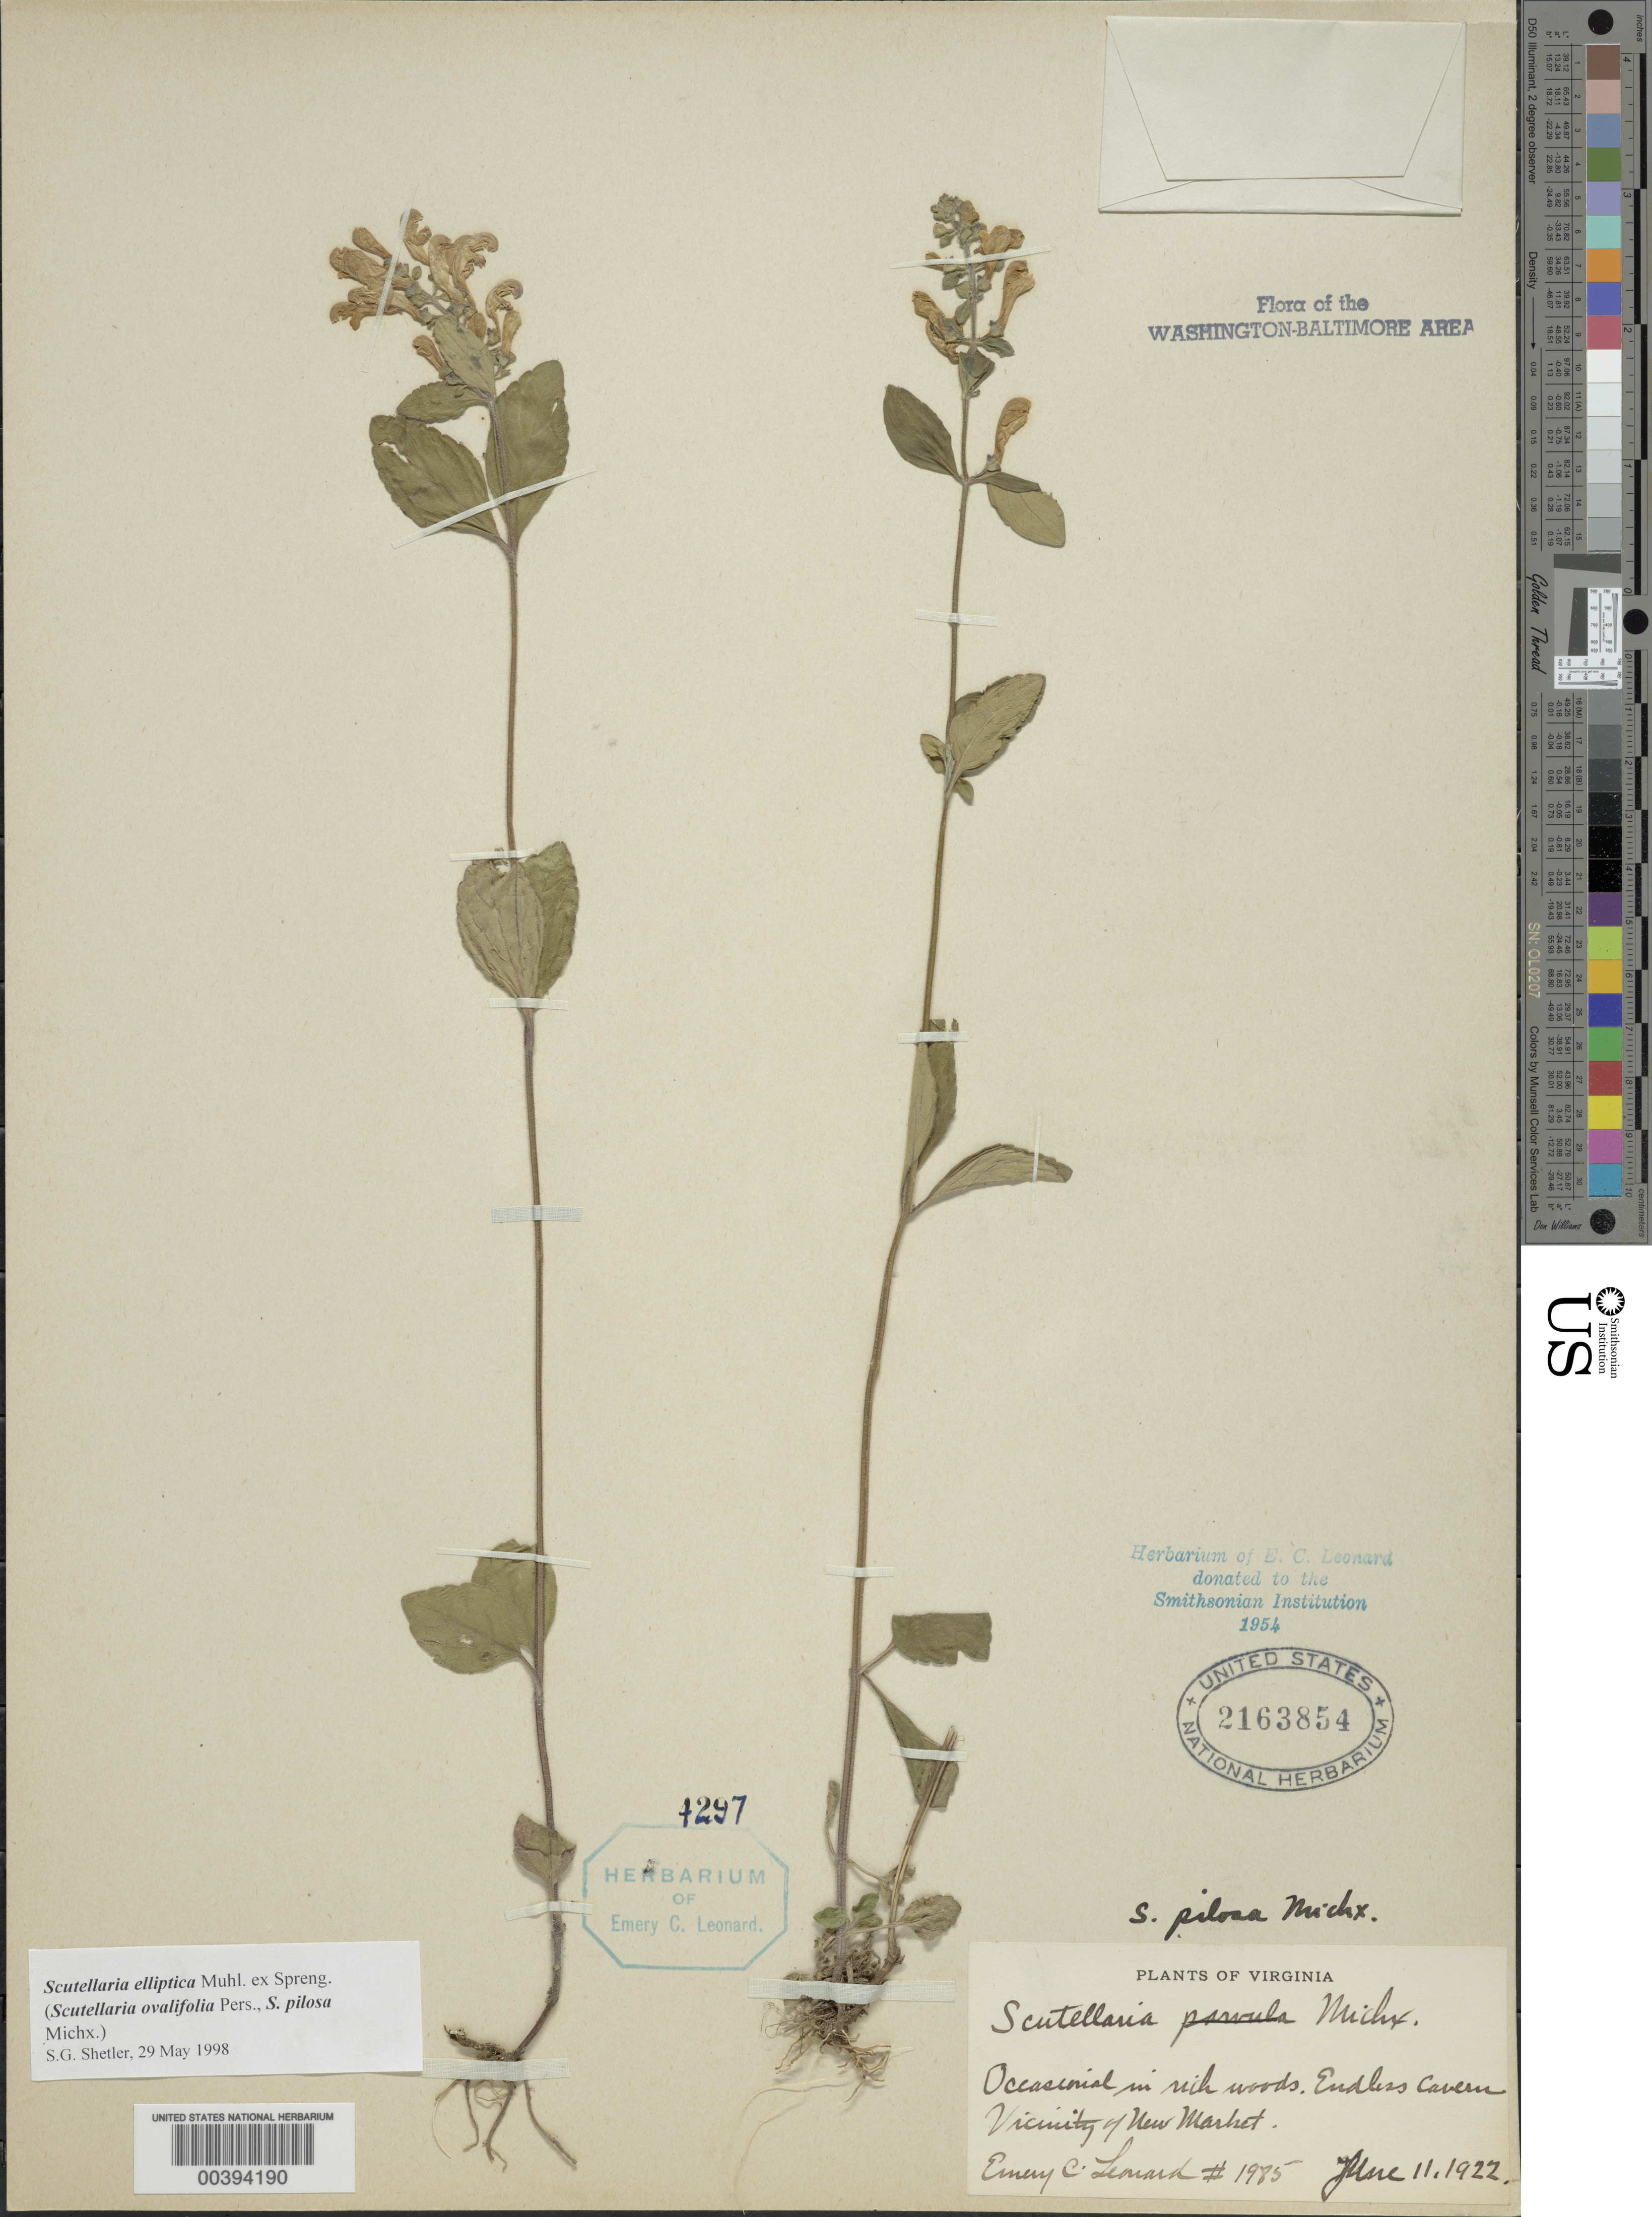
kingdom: Plantae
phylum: Tracheophyta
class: Magnoliopsida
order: Lamiales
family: Lamiaceae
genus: Scutellaria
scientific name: Scutellaria elliptica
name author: Muhl.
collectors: E. C. Leonard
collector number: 1985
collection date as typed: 11 Jun 1922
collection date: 1922-06-11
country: United States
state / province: Virginia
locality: New Market vicinity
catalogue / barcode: US 2163854